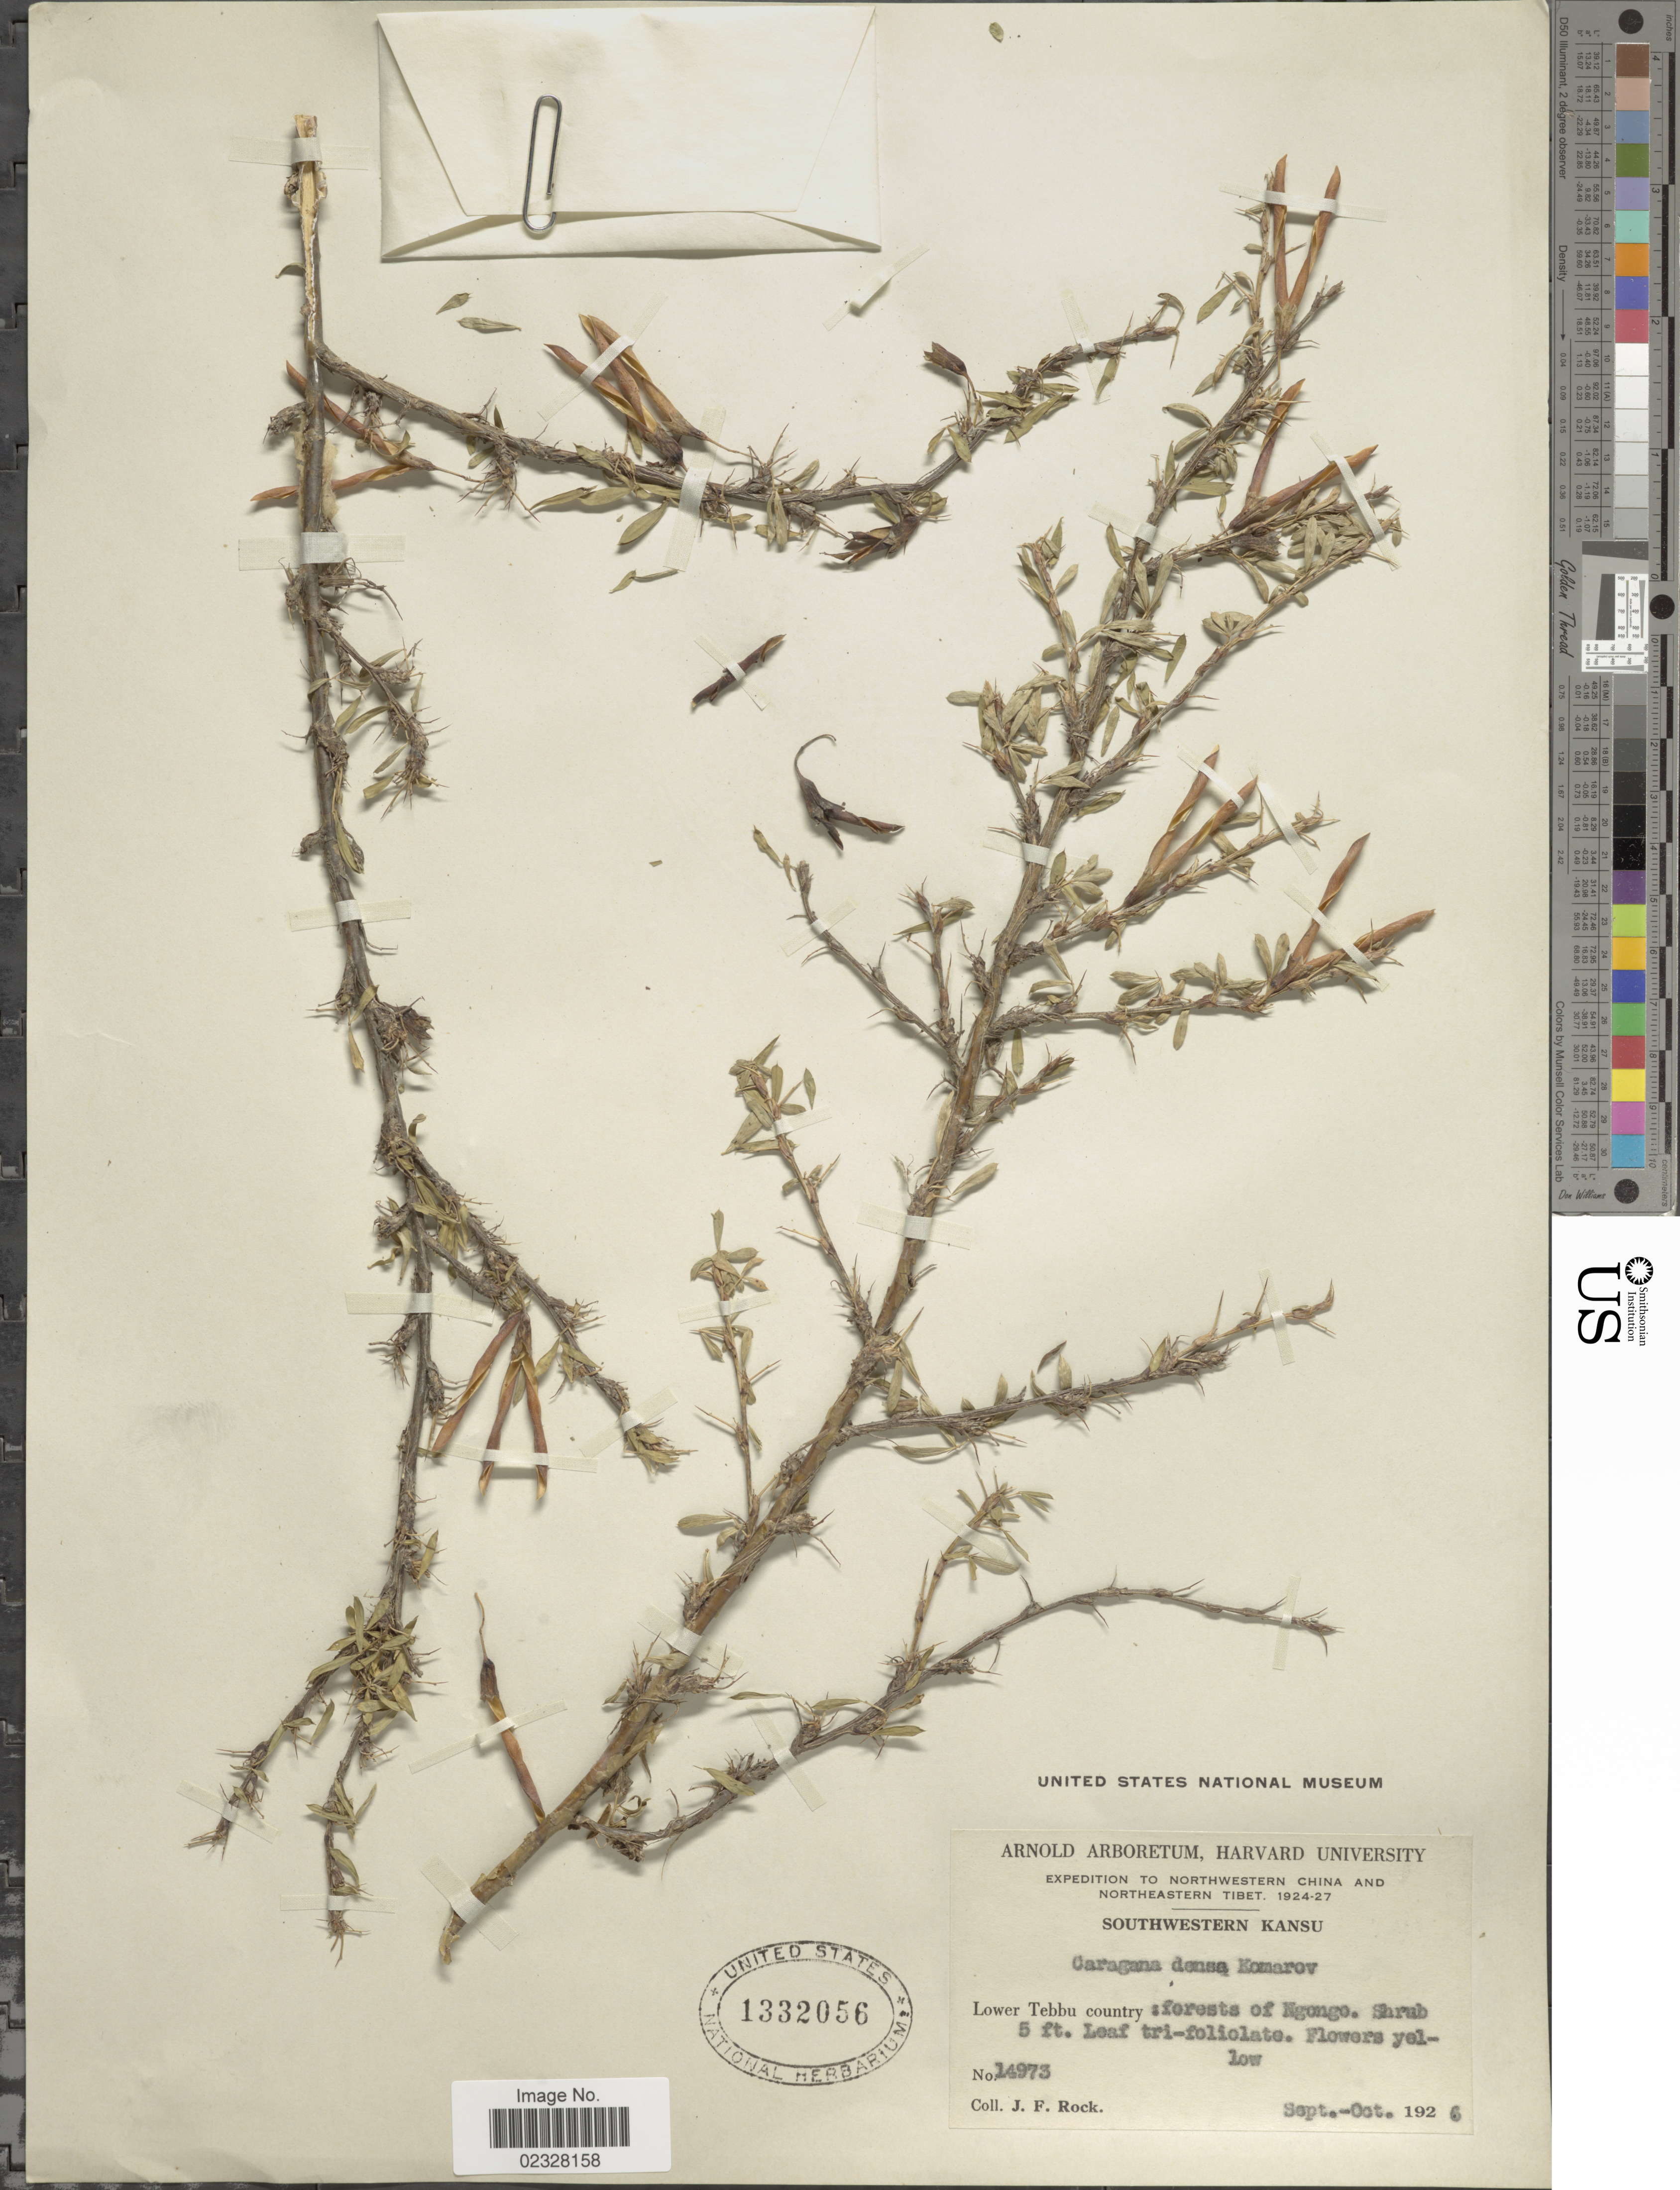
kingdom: Plantae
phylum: Tracheophyta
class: Magnoliopsida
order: Fabales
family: Fabaceae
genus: Caragana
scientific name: Caragana densa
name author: Kom.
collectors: J. Rock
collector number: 14973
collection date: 1926-09/1926-10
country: China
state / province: Gansu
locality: Southwestern Kansu. Lower Tebbu country: forest of Ngongo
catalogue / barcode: US 1332056